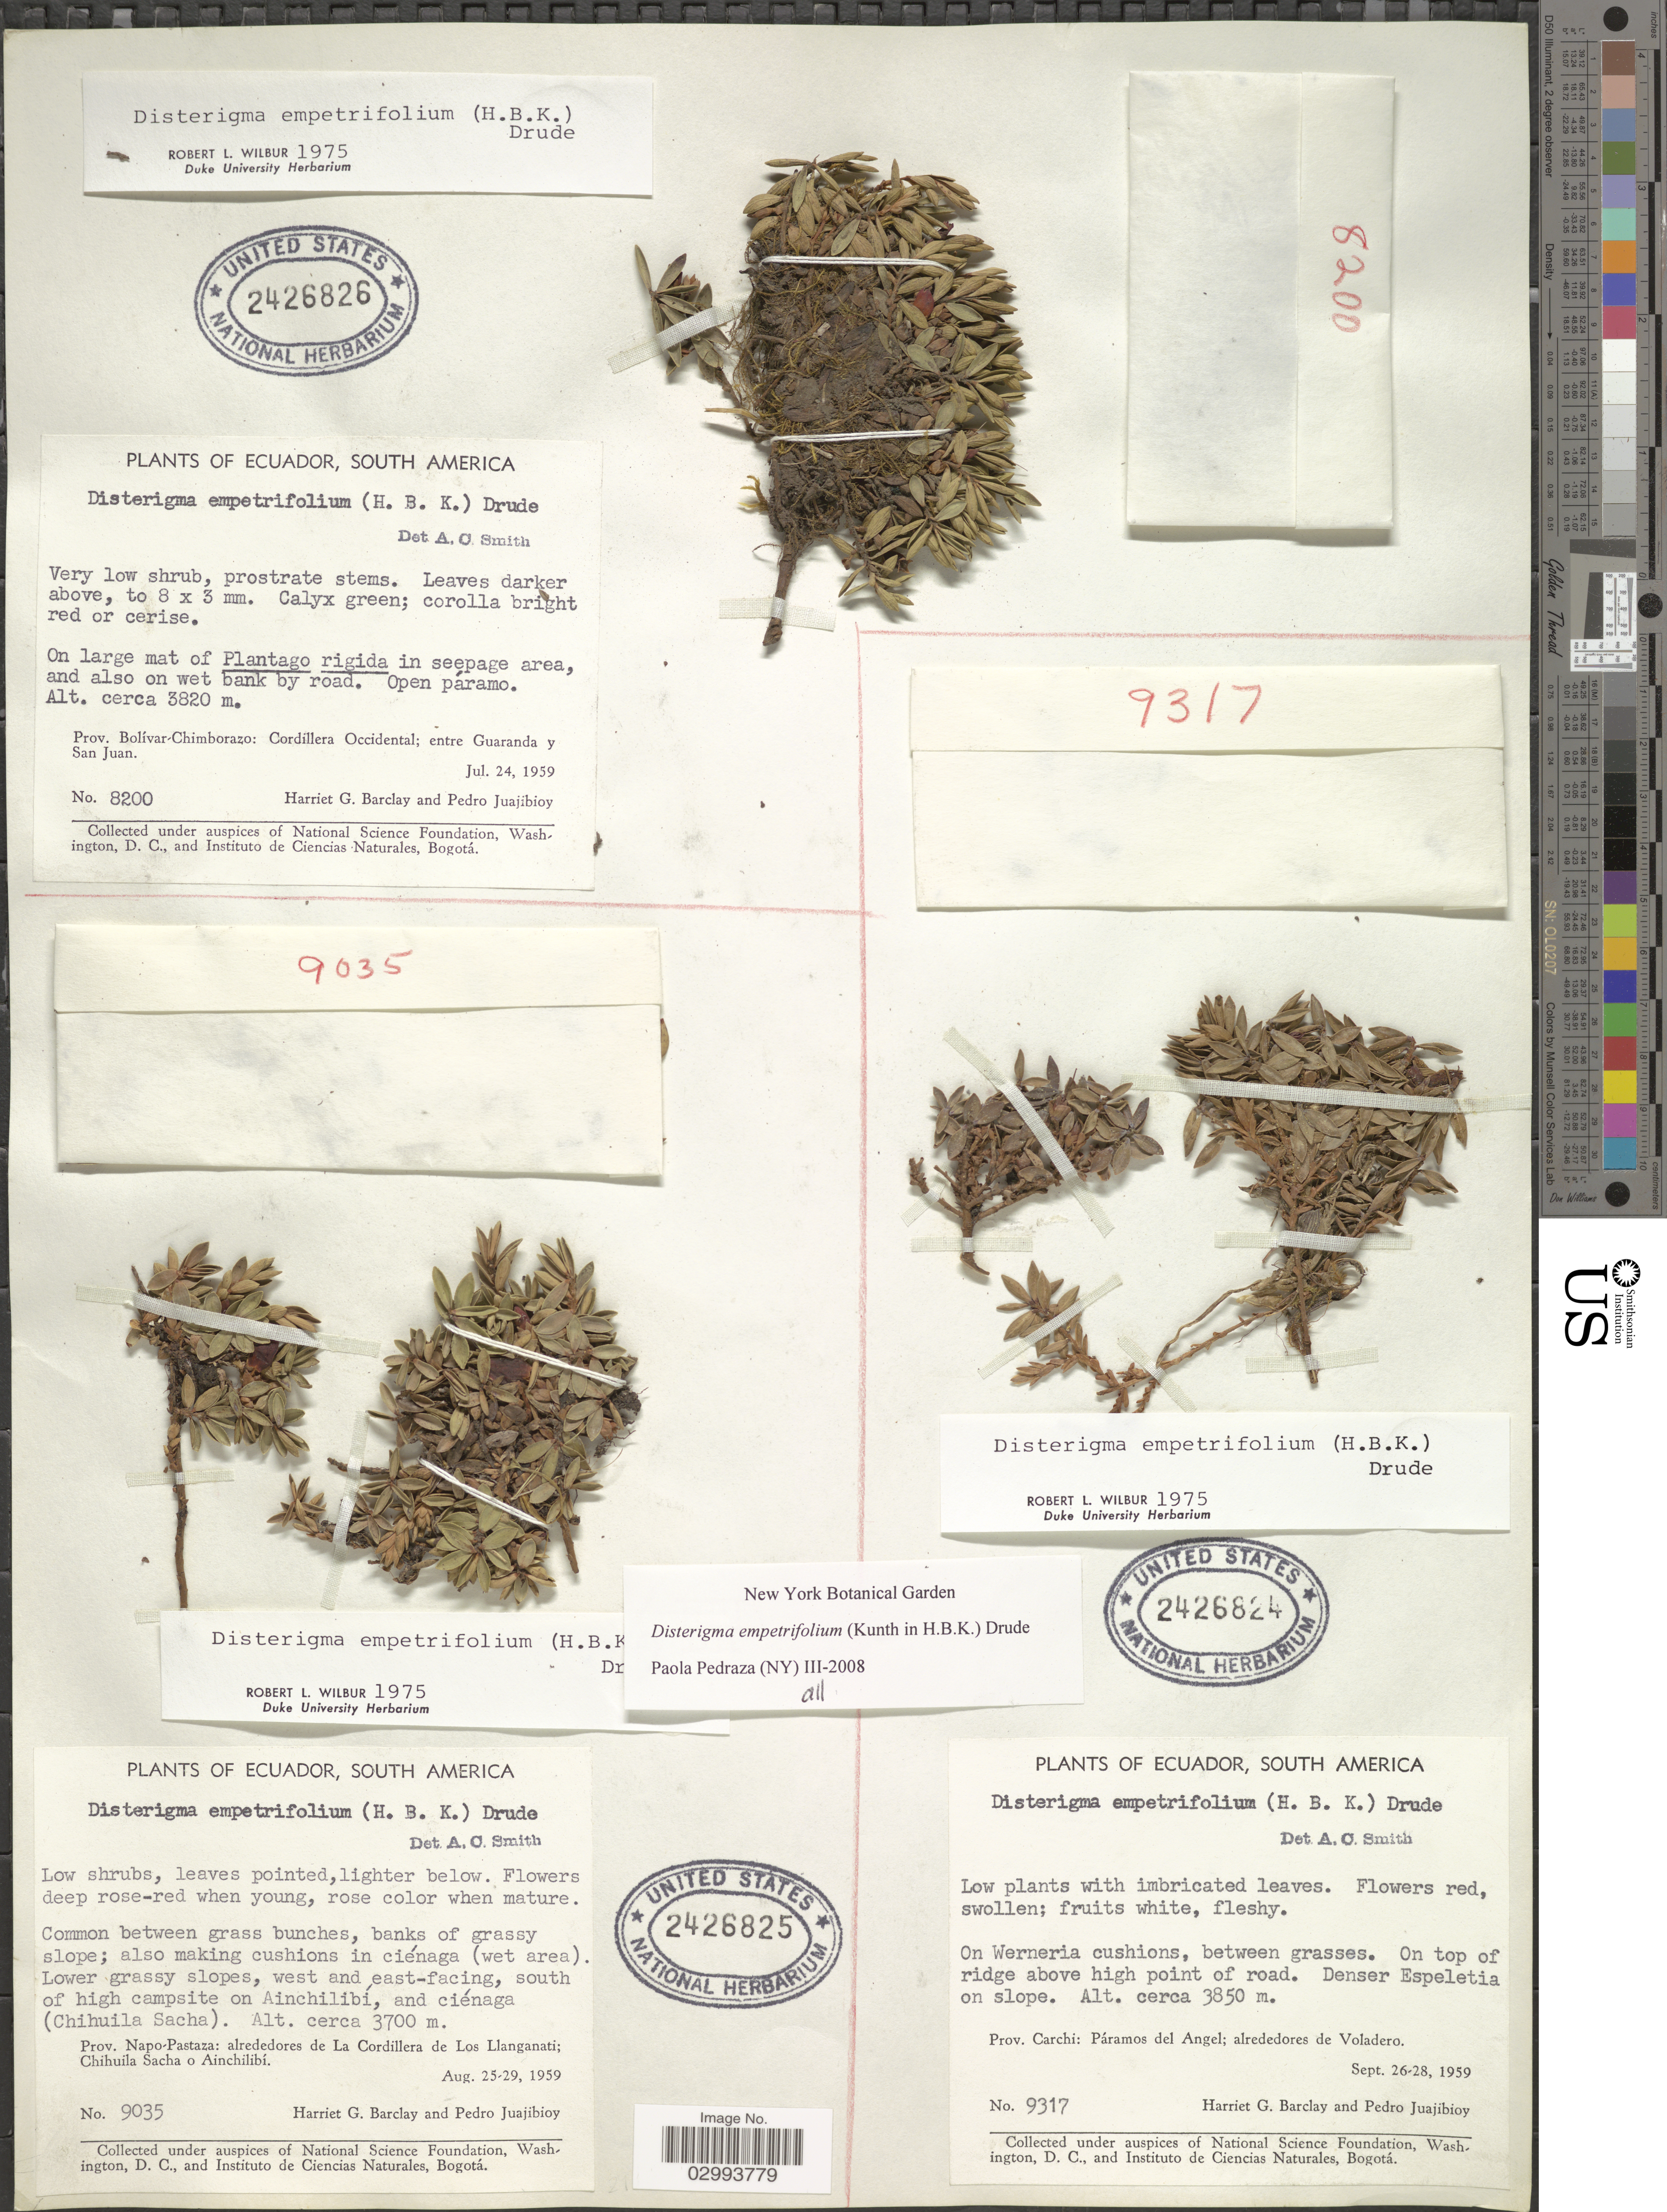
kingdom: Plantae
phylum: Tracheophyta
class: Magnoliopsida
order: Ericales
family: Ericaceae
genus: Disterigma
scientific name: Disterigma empetrifolium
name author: (Kunth) Drude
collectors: H. G. Barclay & P. Juajibioy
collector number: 9317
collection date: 1959-09-26/1959-09-28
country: Ecuador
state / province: Carchi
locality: Páramos del Angel, alrededores de Voladero.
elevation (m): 3850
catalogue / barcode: US 2426824